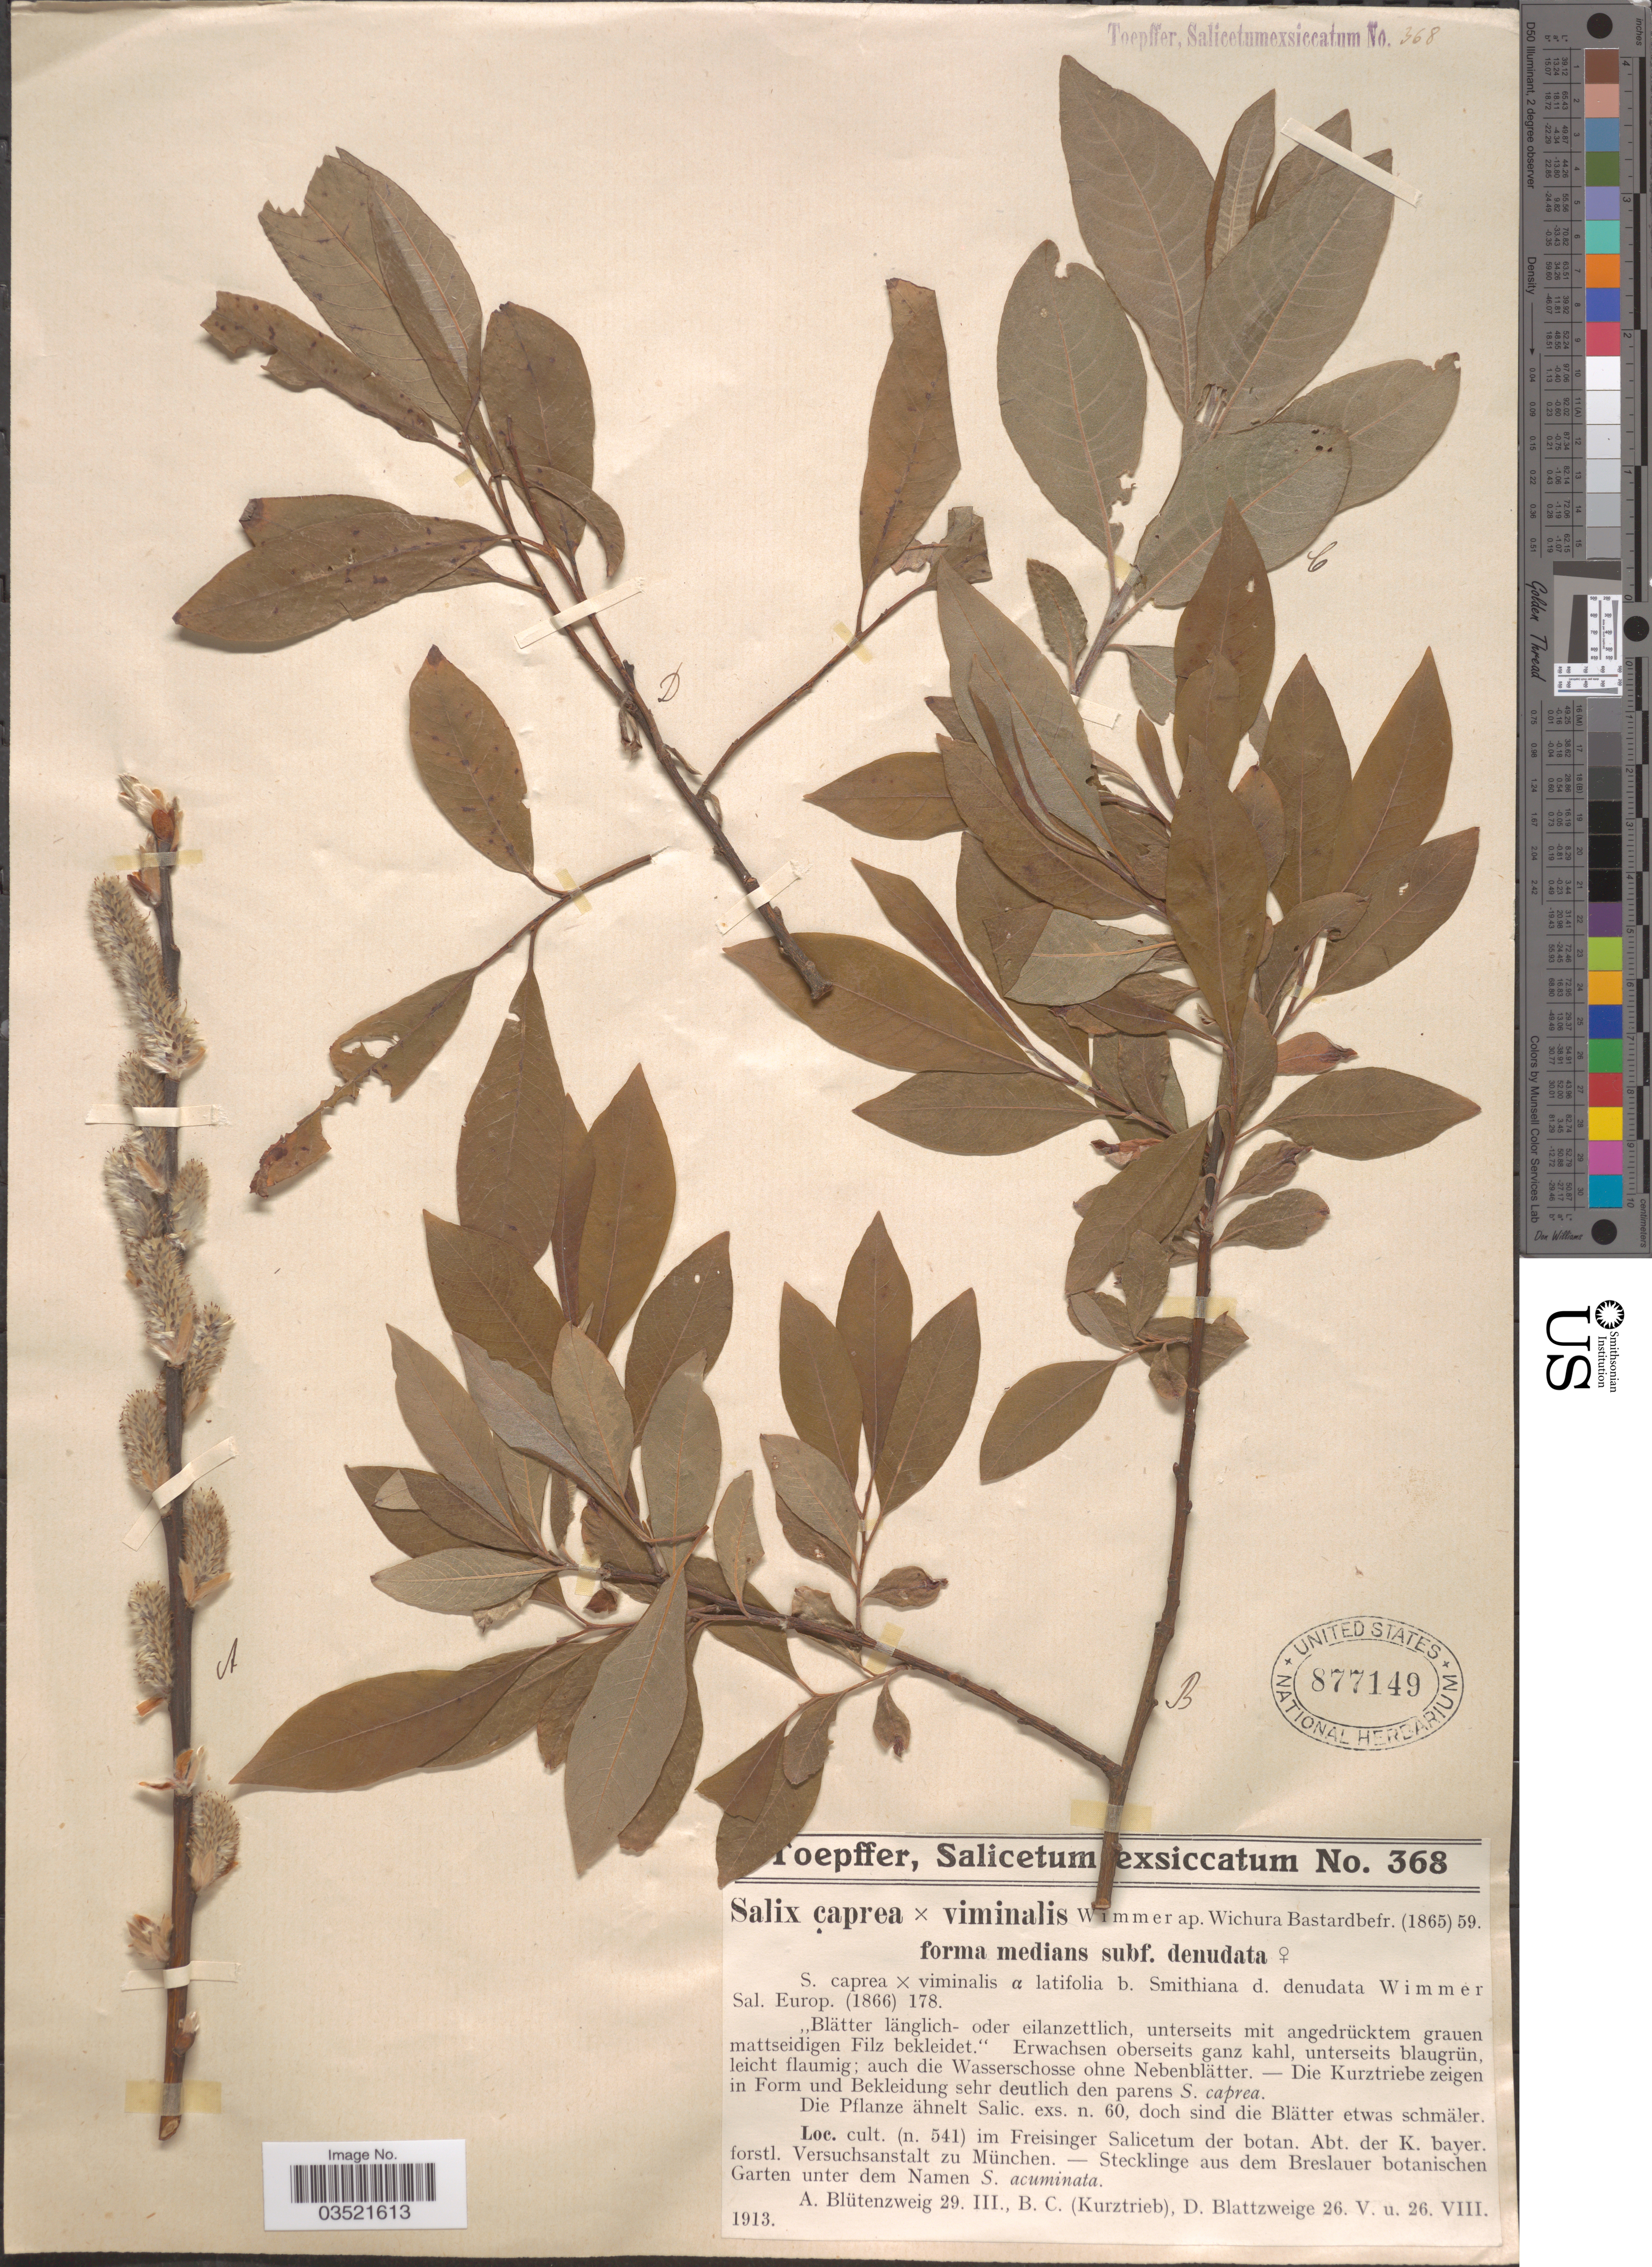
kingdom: Plantae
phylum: Tracheophyta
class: Magnoliopsida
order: Malpighiales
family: Salicaceae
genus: Salix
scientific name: Salix caprea L. x Salix viminalis f. medians subf. denudata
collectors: A. Toepffer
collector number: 368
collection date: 1913-03-29/1913-08-26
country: Germany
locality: Cult. (n. 541) im Freisinger Salicetum der botan. Abt. der K. bayer. forstl. Versuchsanstalt zu München - Stecklinge aus dem Breslauer botanischen Garten.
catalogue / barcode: US 877149